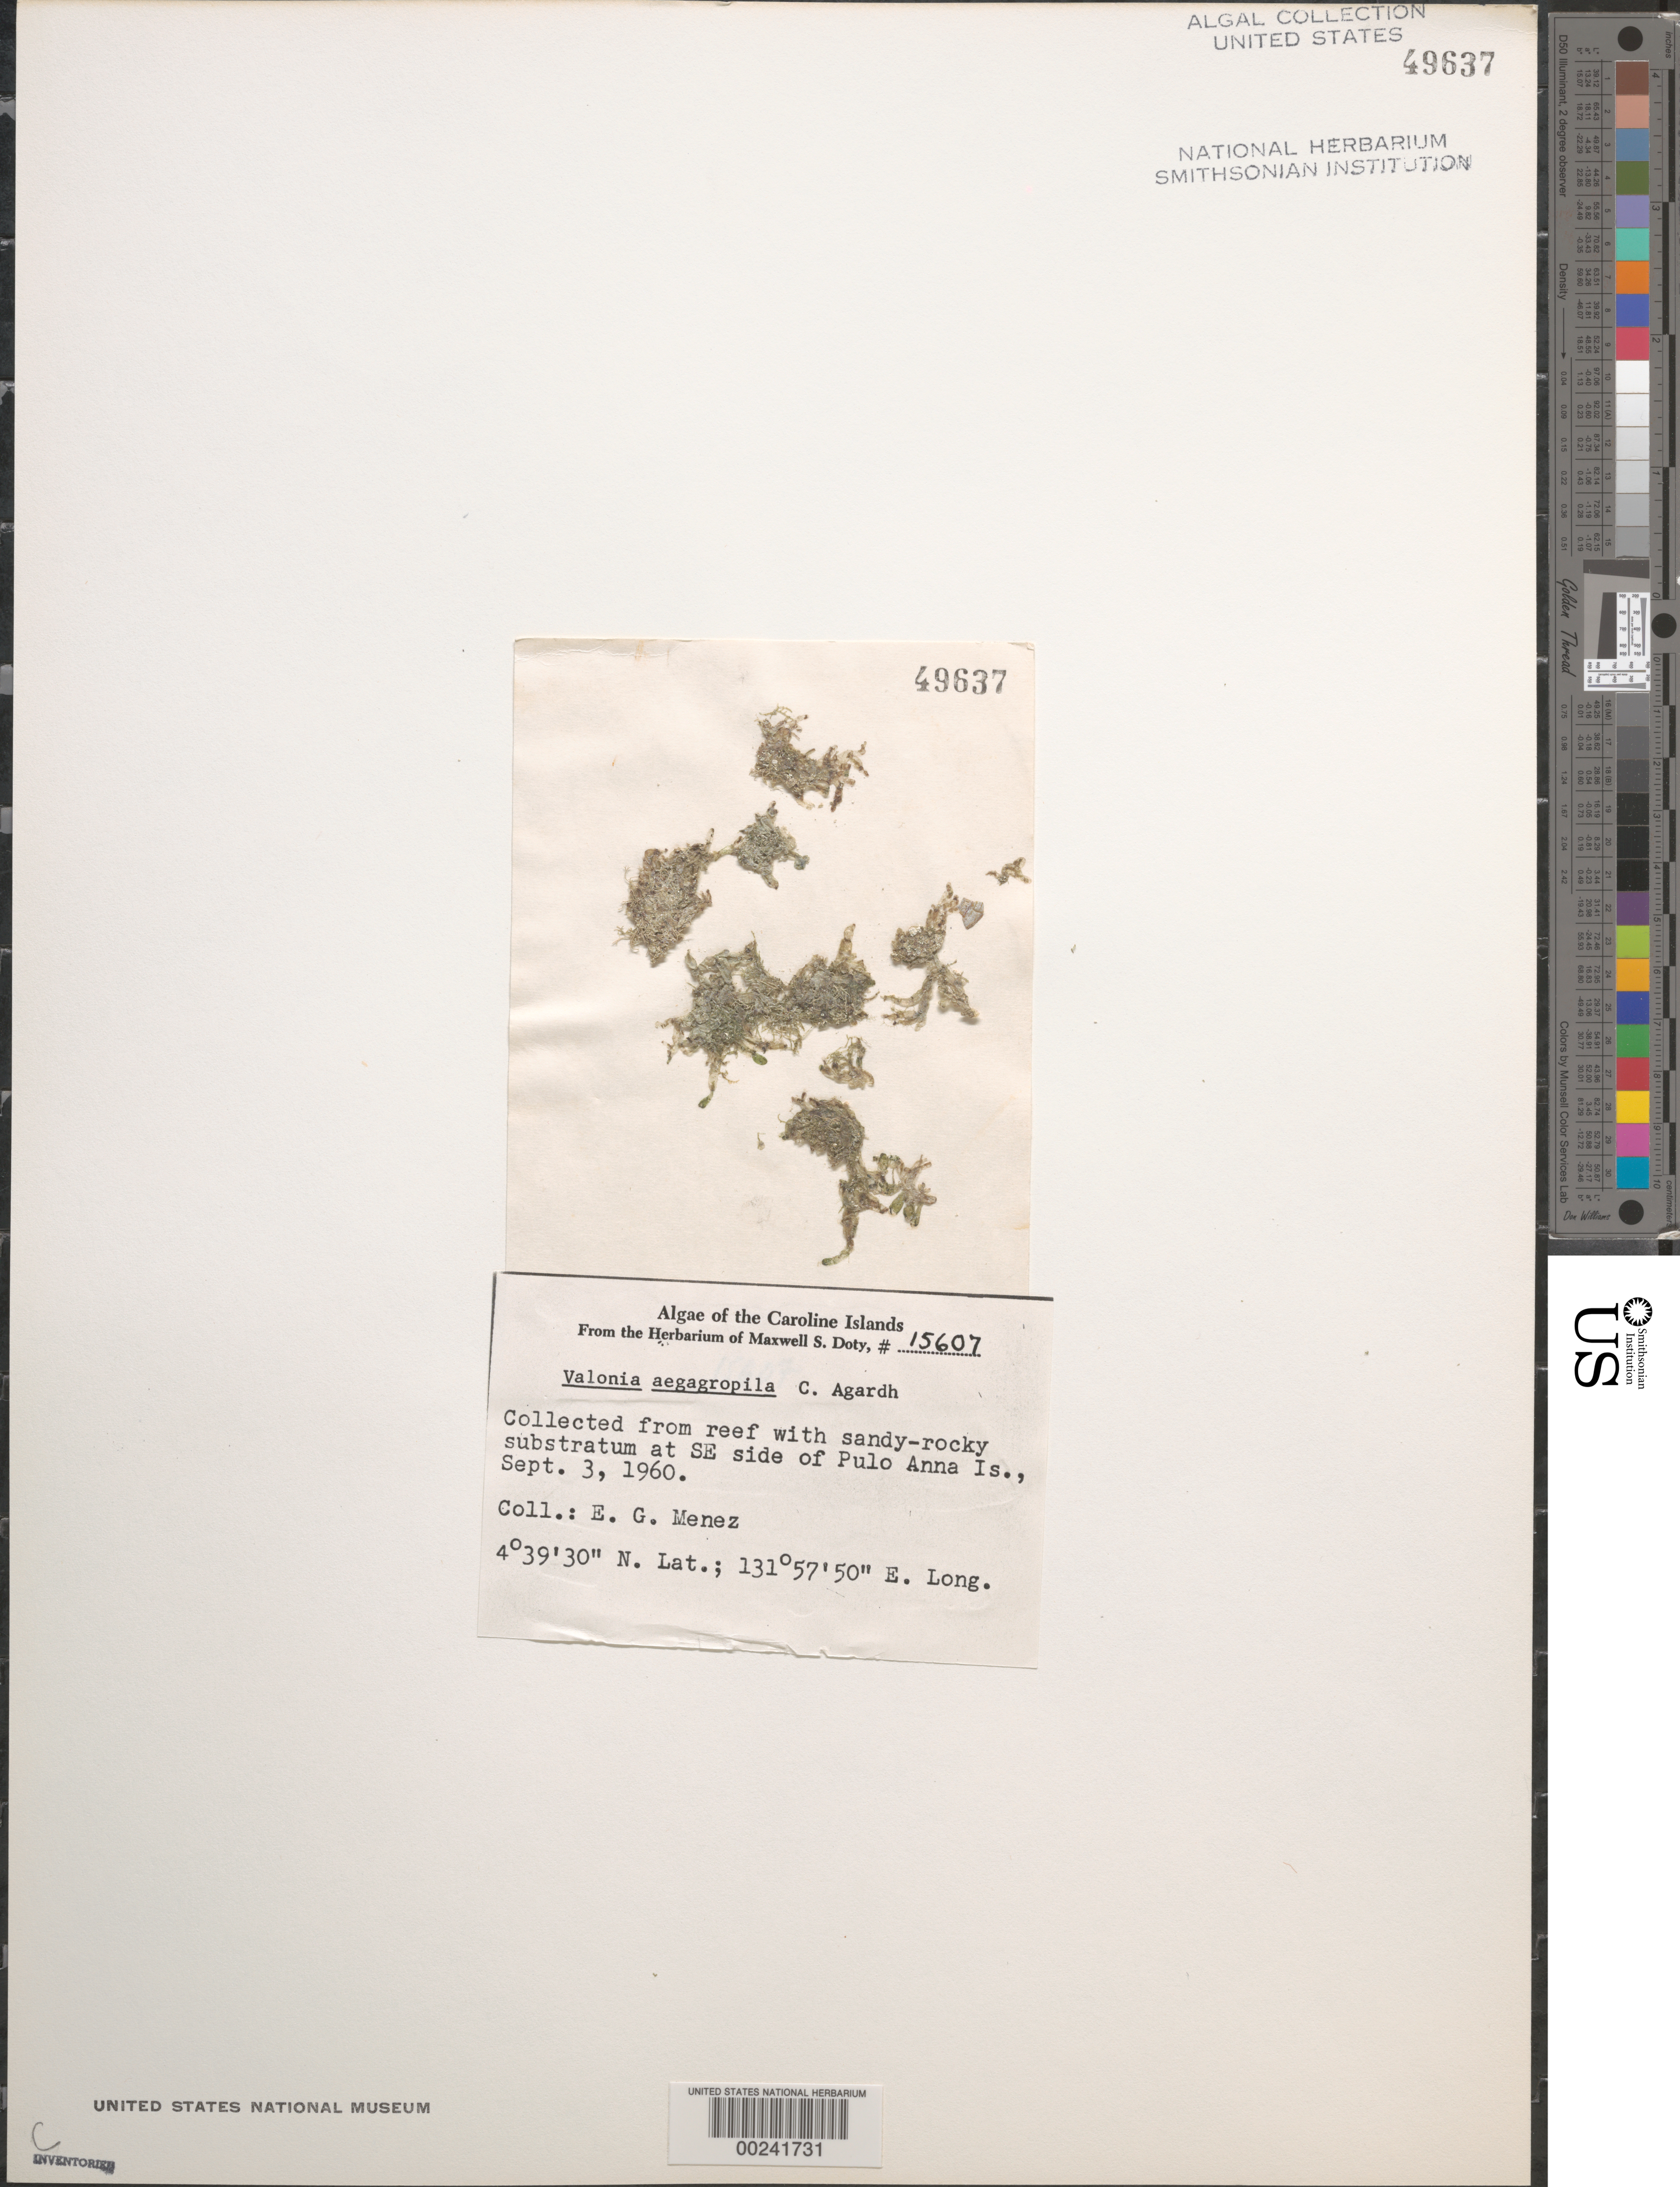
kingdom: Plantae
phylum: Chlorophyta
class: Ulvophyceae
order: Siphonocladales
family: Valoniaceae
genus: Valonia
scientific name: Valonia aegagropila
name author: C. Agardh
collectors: Meñez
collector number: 15607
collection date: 1960-09-03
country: Micronesia, Federated States of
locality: The Caroline Islands. From reef with sandy-rocky substratum at SE side of Pulo Anna Is.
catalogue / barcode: US 49637